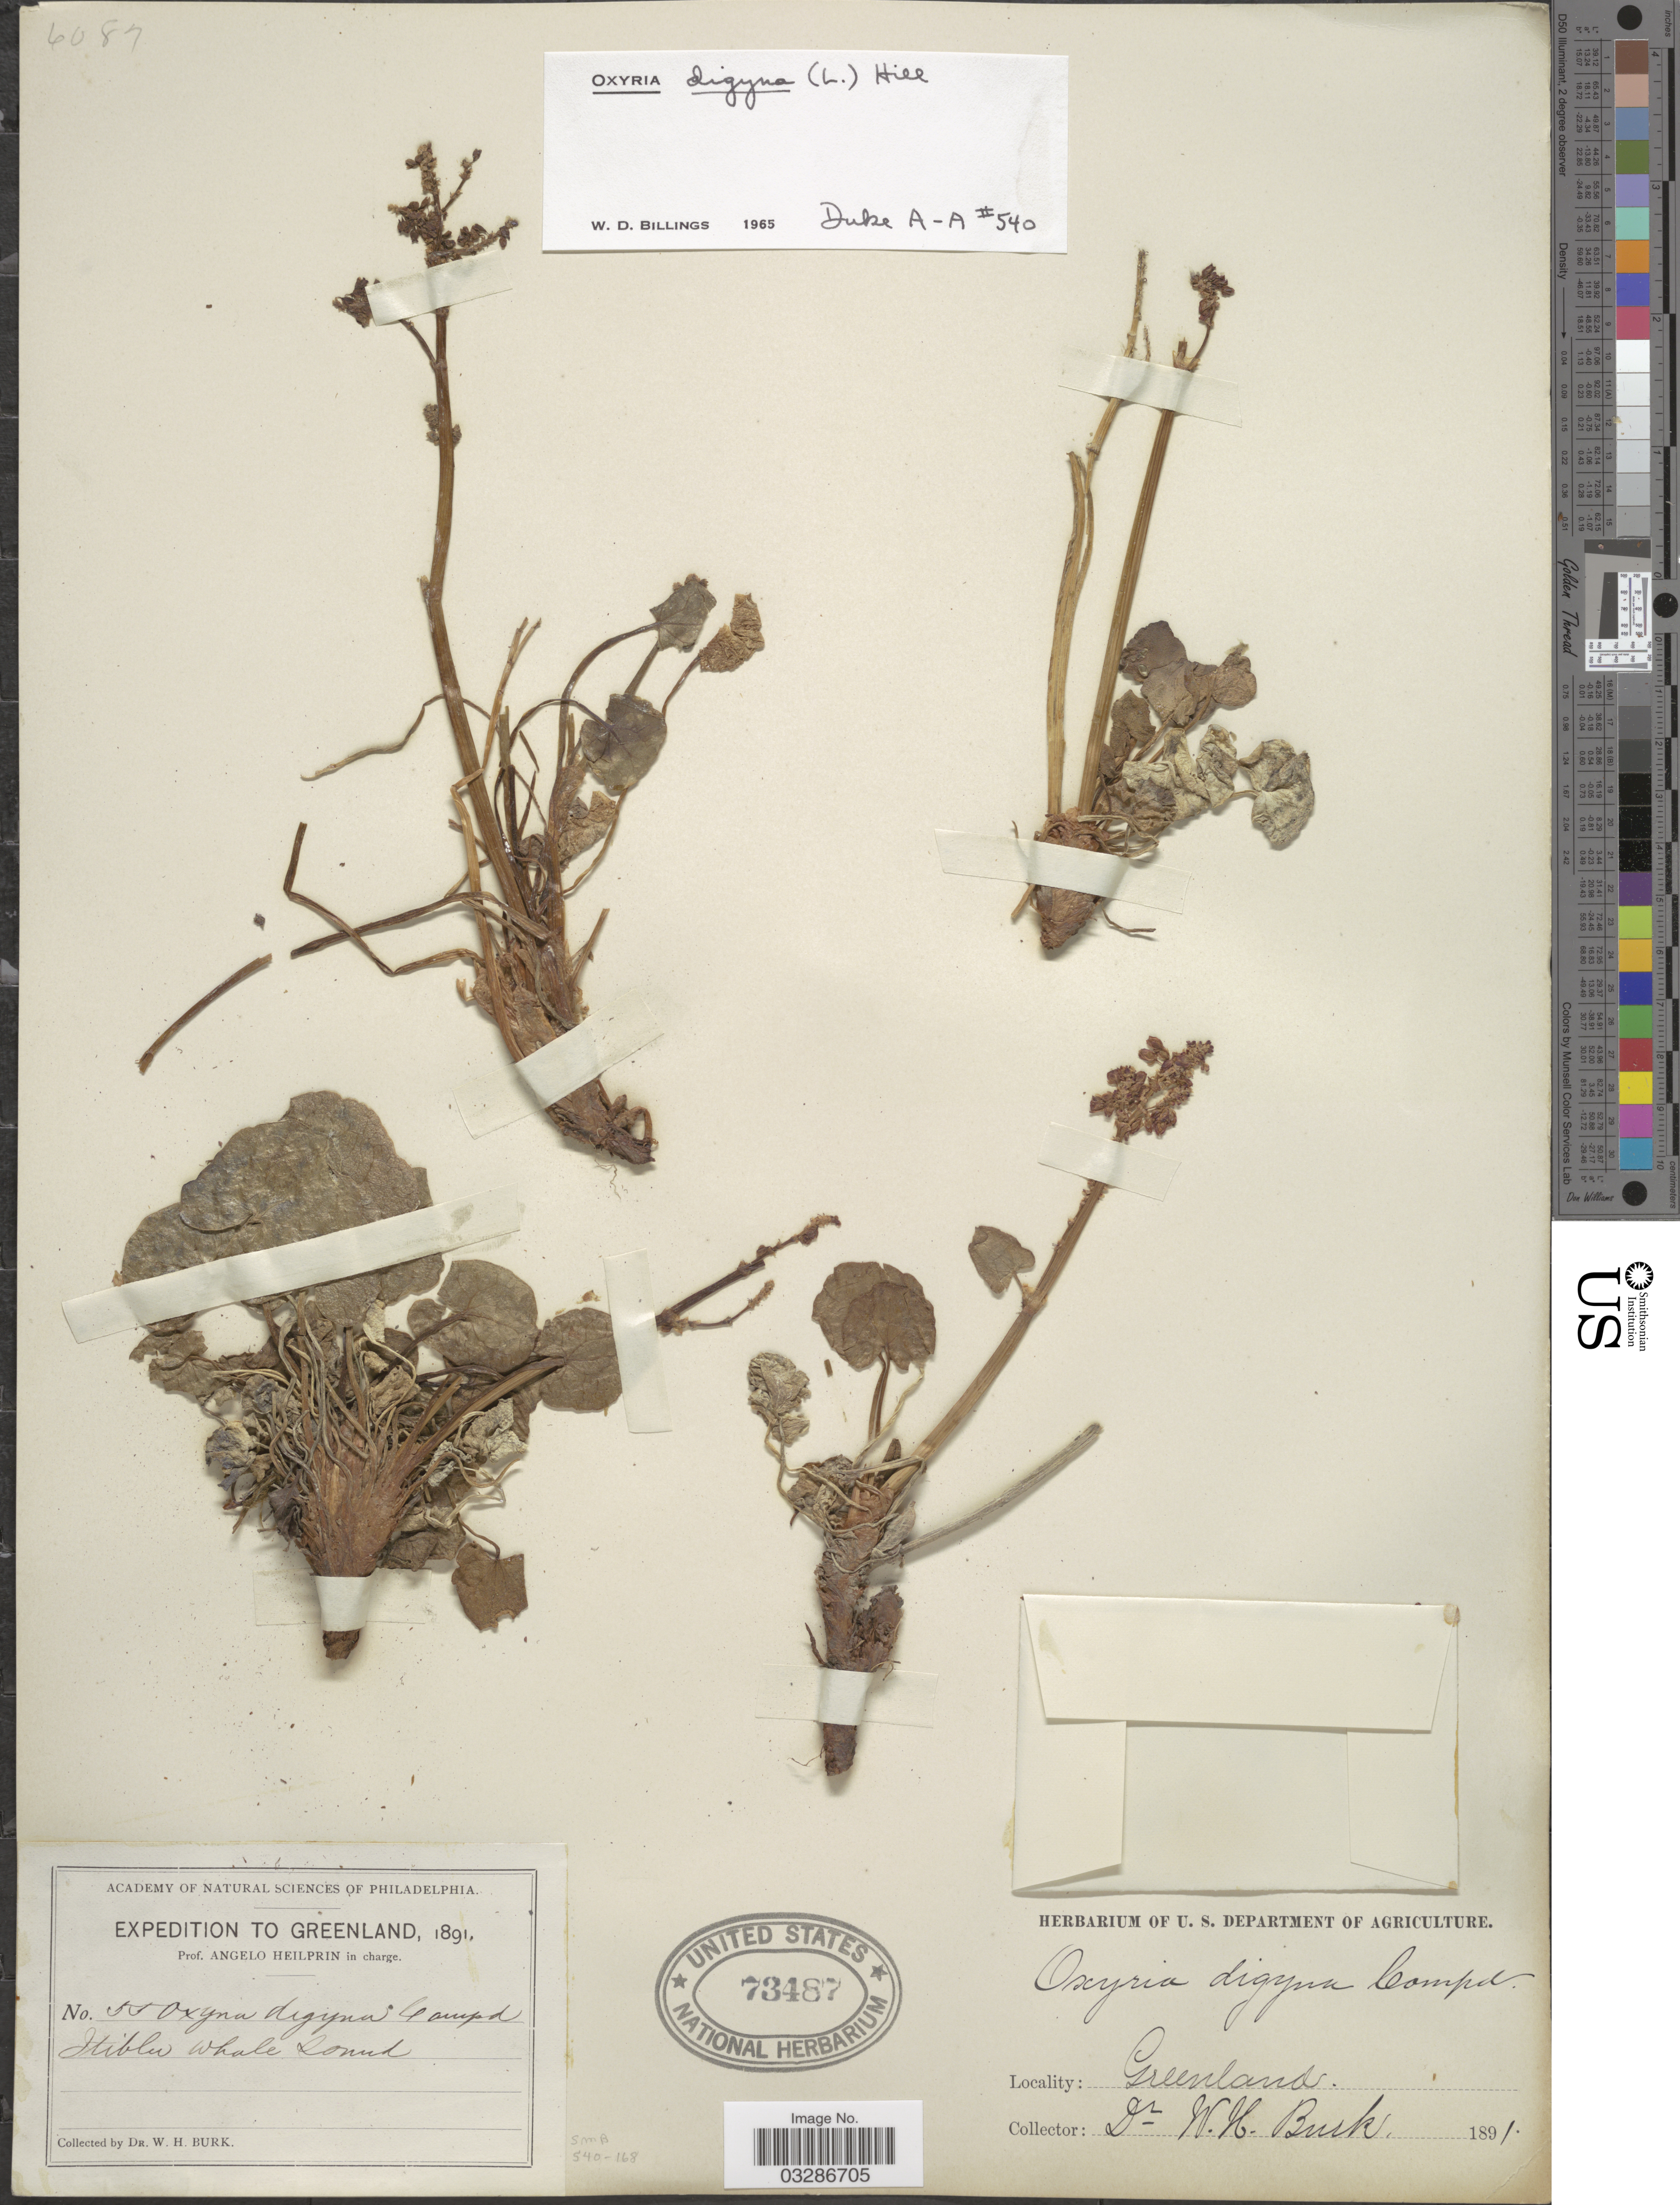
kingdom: Plantae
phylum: Tracheophyta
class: Magnoliopsida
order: Caryophyllales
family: Polygonaceae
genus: Oxyria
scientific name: Oxyria digyna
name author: (L.) Hill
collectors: W. Burk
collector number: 55*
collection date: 1891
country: Greenland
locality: Itiblu [interpreted] Whale Sound.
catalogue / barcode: US 73487